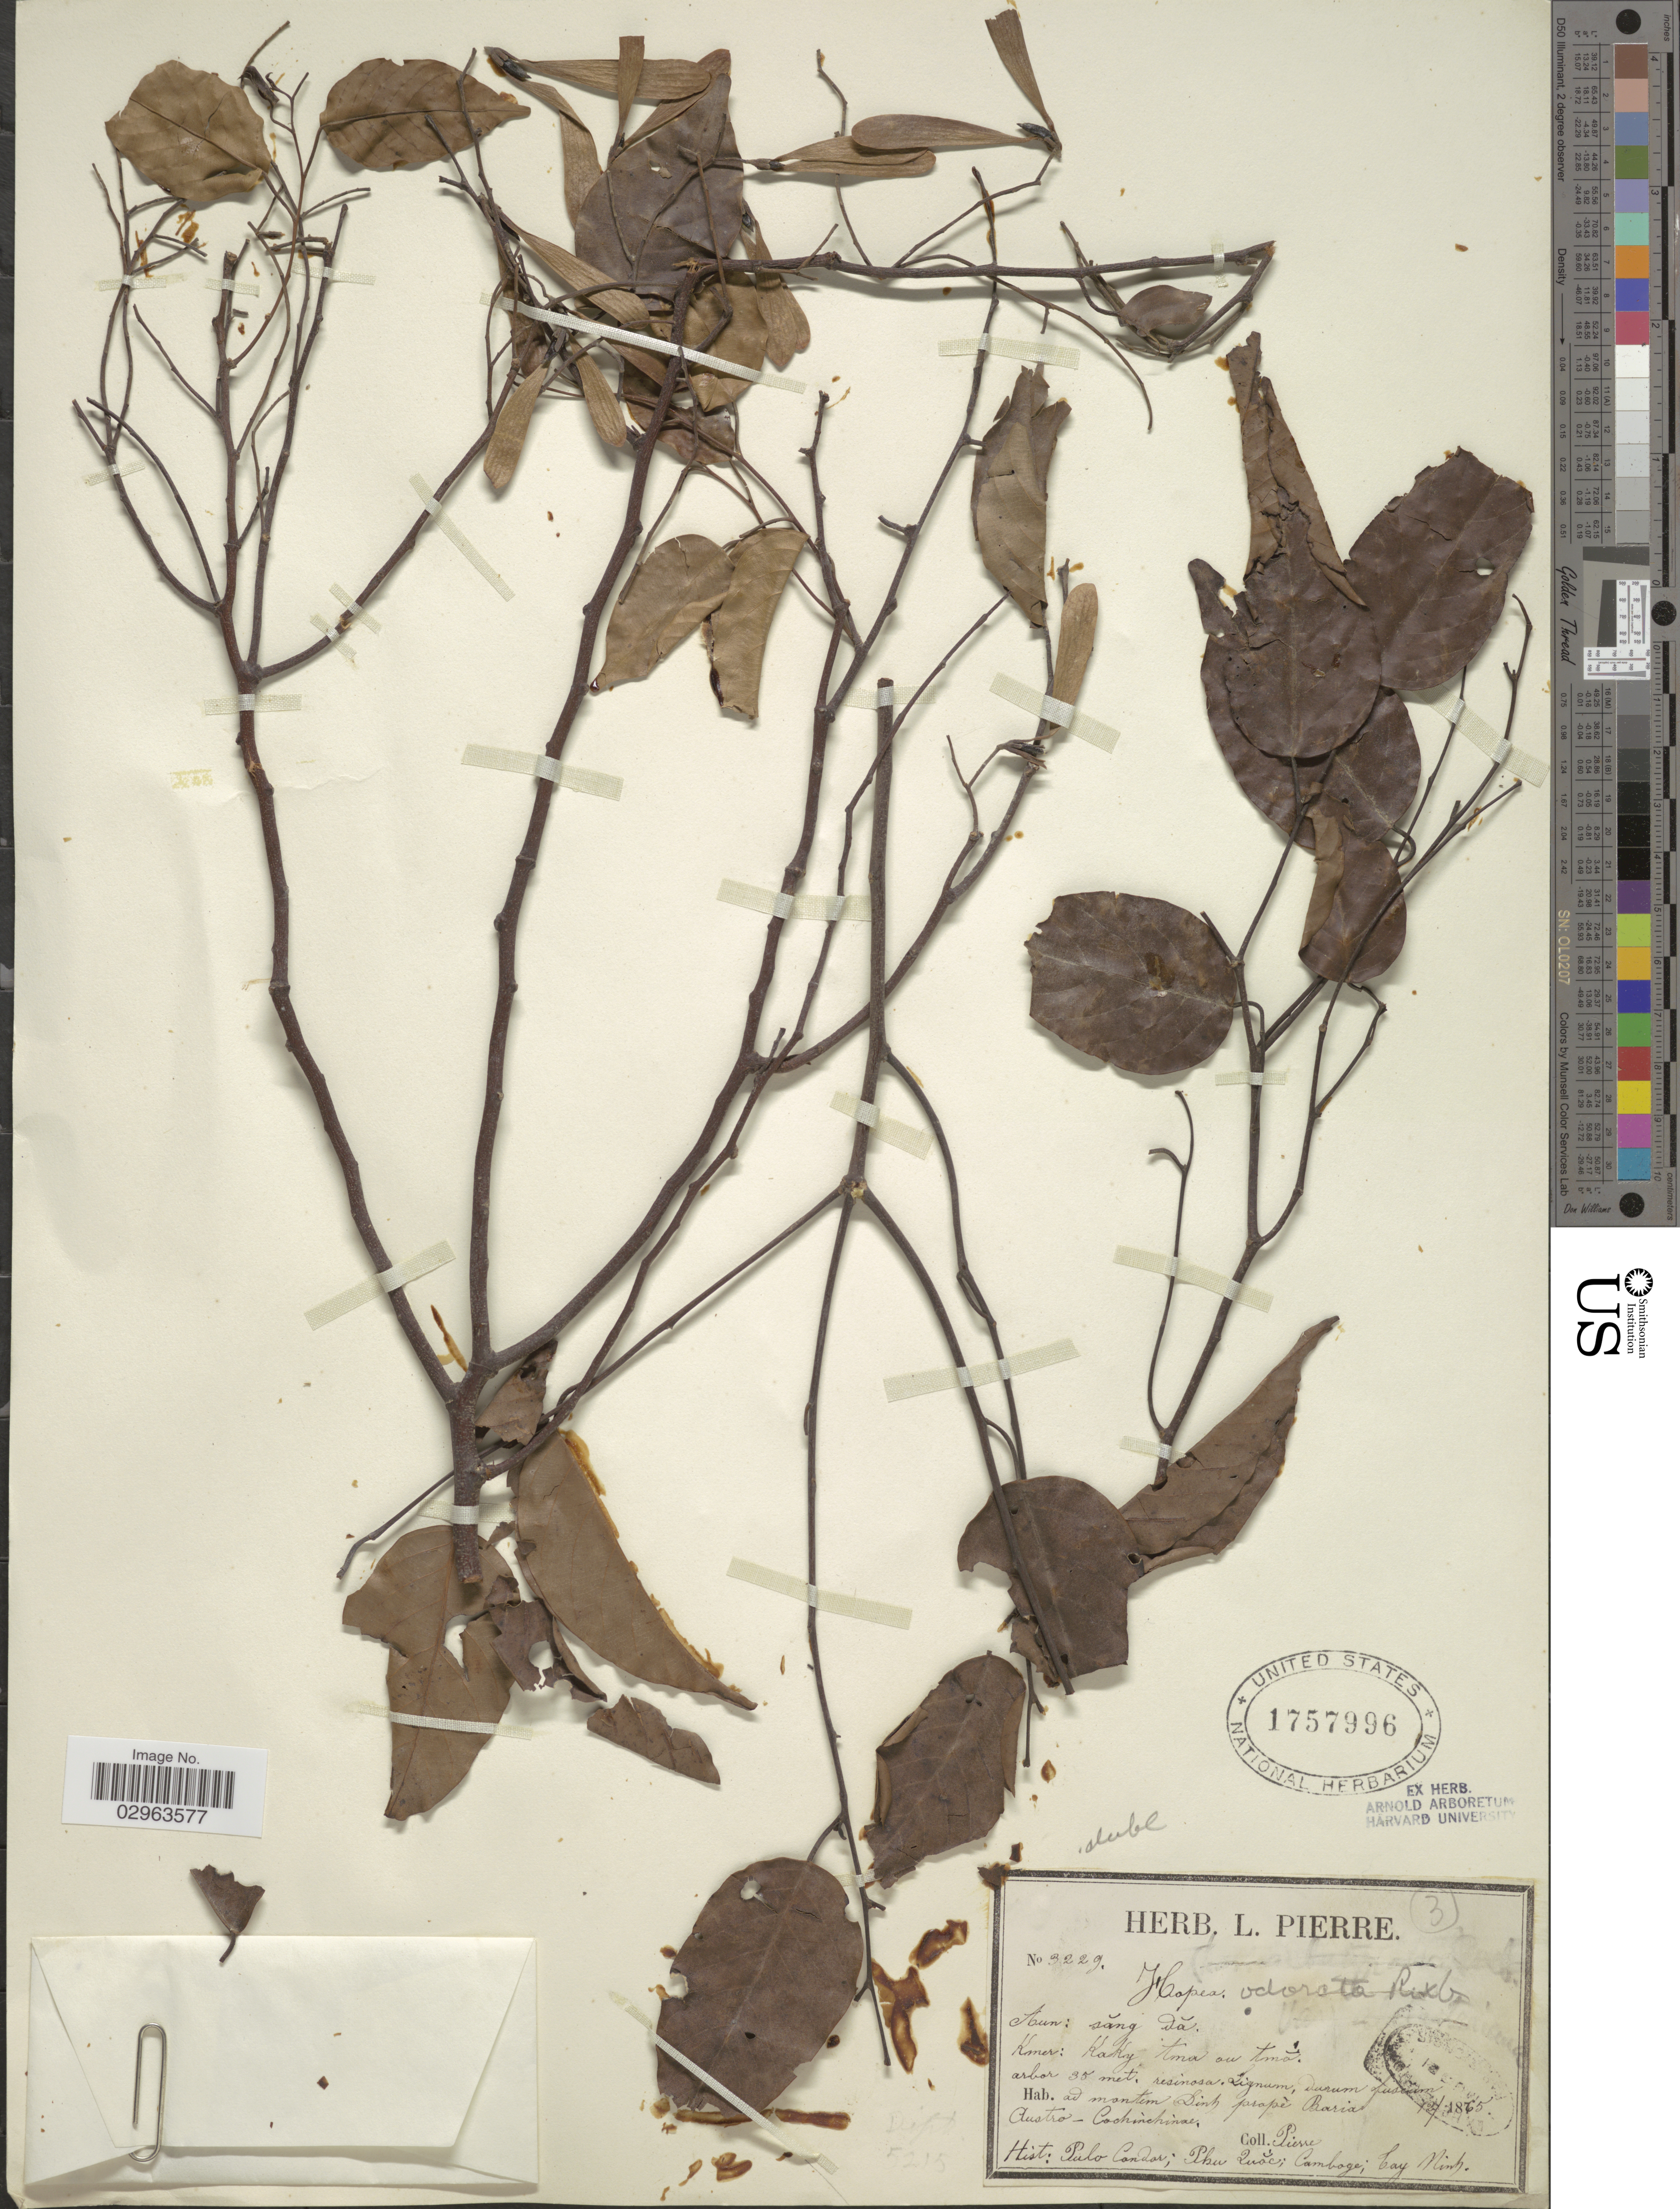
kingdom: Plantae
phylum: Tracheophyta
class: Magnoliopsida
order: Malvales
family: Dipterocarpaceae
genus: Hopea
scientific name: Hopea odorata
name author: Roxb.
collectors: -- Pierre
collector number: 3229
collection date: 1865-12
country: Vietnam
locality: Ann: săng dă. Kmer: Kanky Ama au Amă. Ad montem Dinh propè Baria Austro-Cochinchinae.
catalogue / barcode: US 1757996